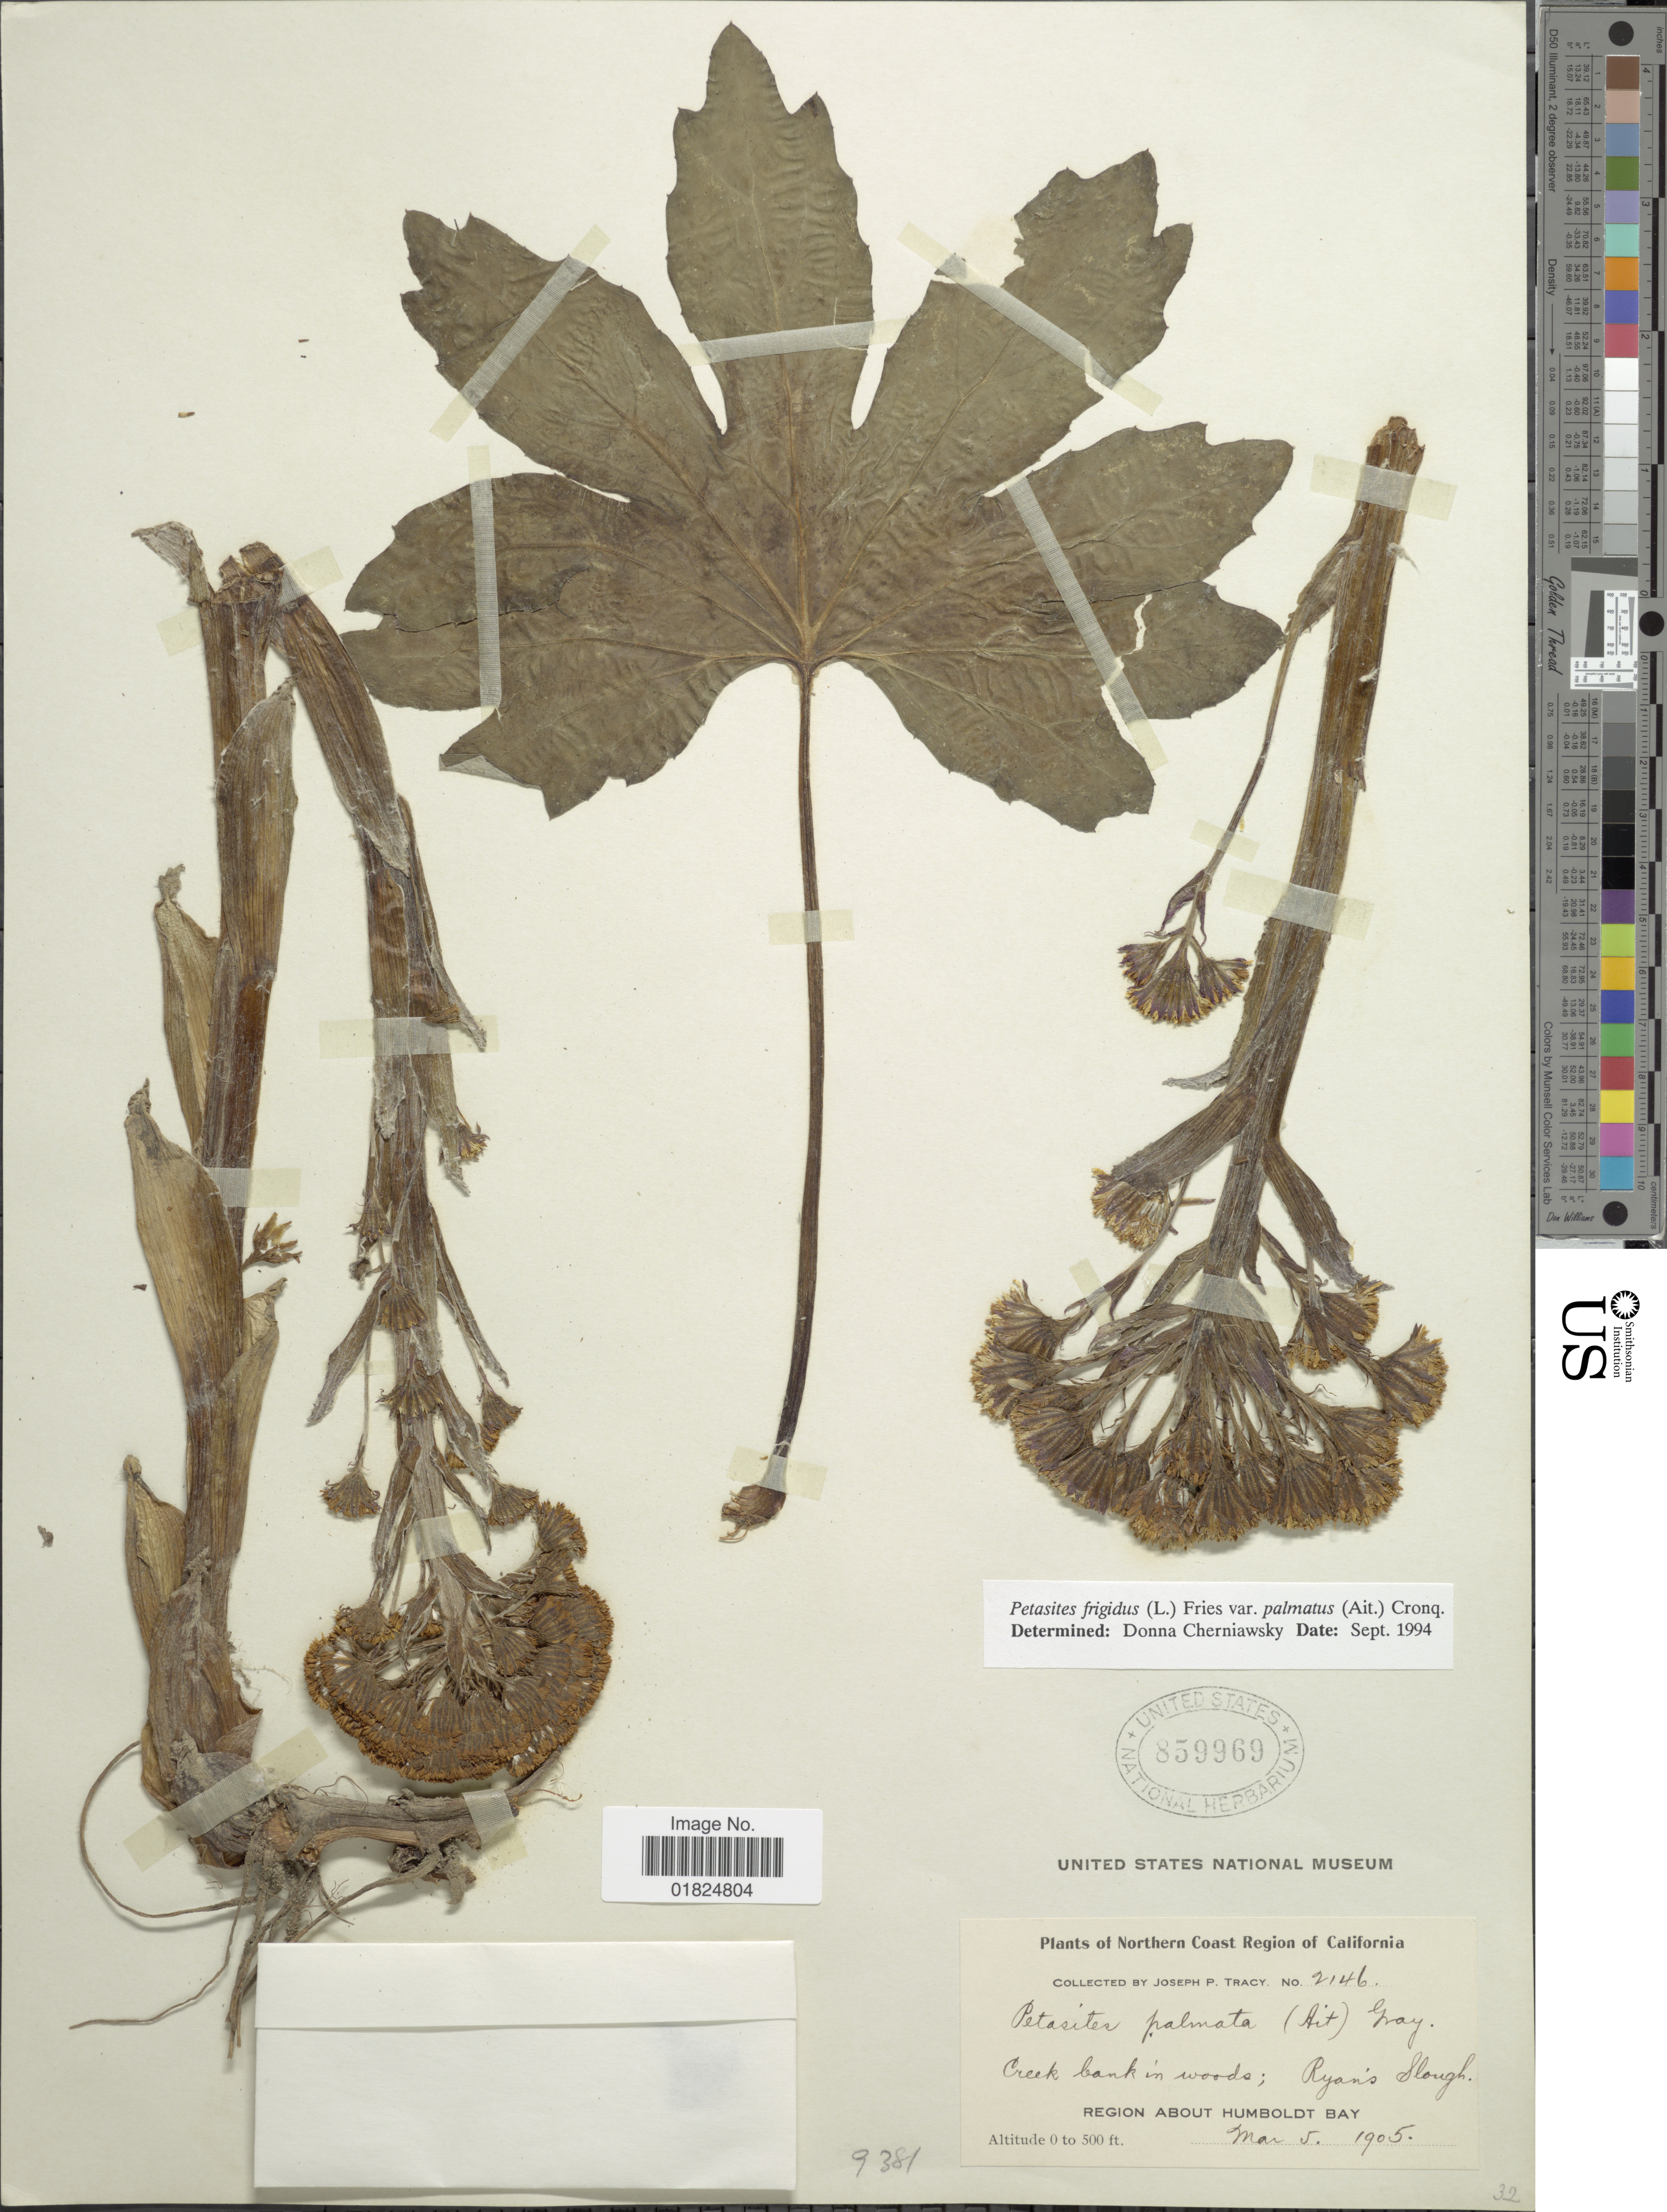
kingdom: Plantae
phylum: Tracheophyta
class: Magnoliopsida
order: Asterales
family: Asteraceae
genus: Petasites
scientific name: Petasites frigidus var. palmatus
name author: (Aiton) Cody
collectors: J. Tracy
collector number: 2146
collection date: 1905-03-05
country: United States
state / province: California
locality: Northern Coast Region of California. Region About Humboldt Bay. Creek bank in woods. Ryan's Slough.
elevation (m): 0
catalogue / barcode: US 859969